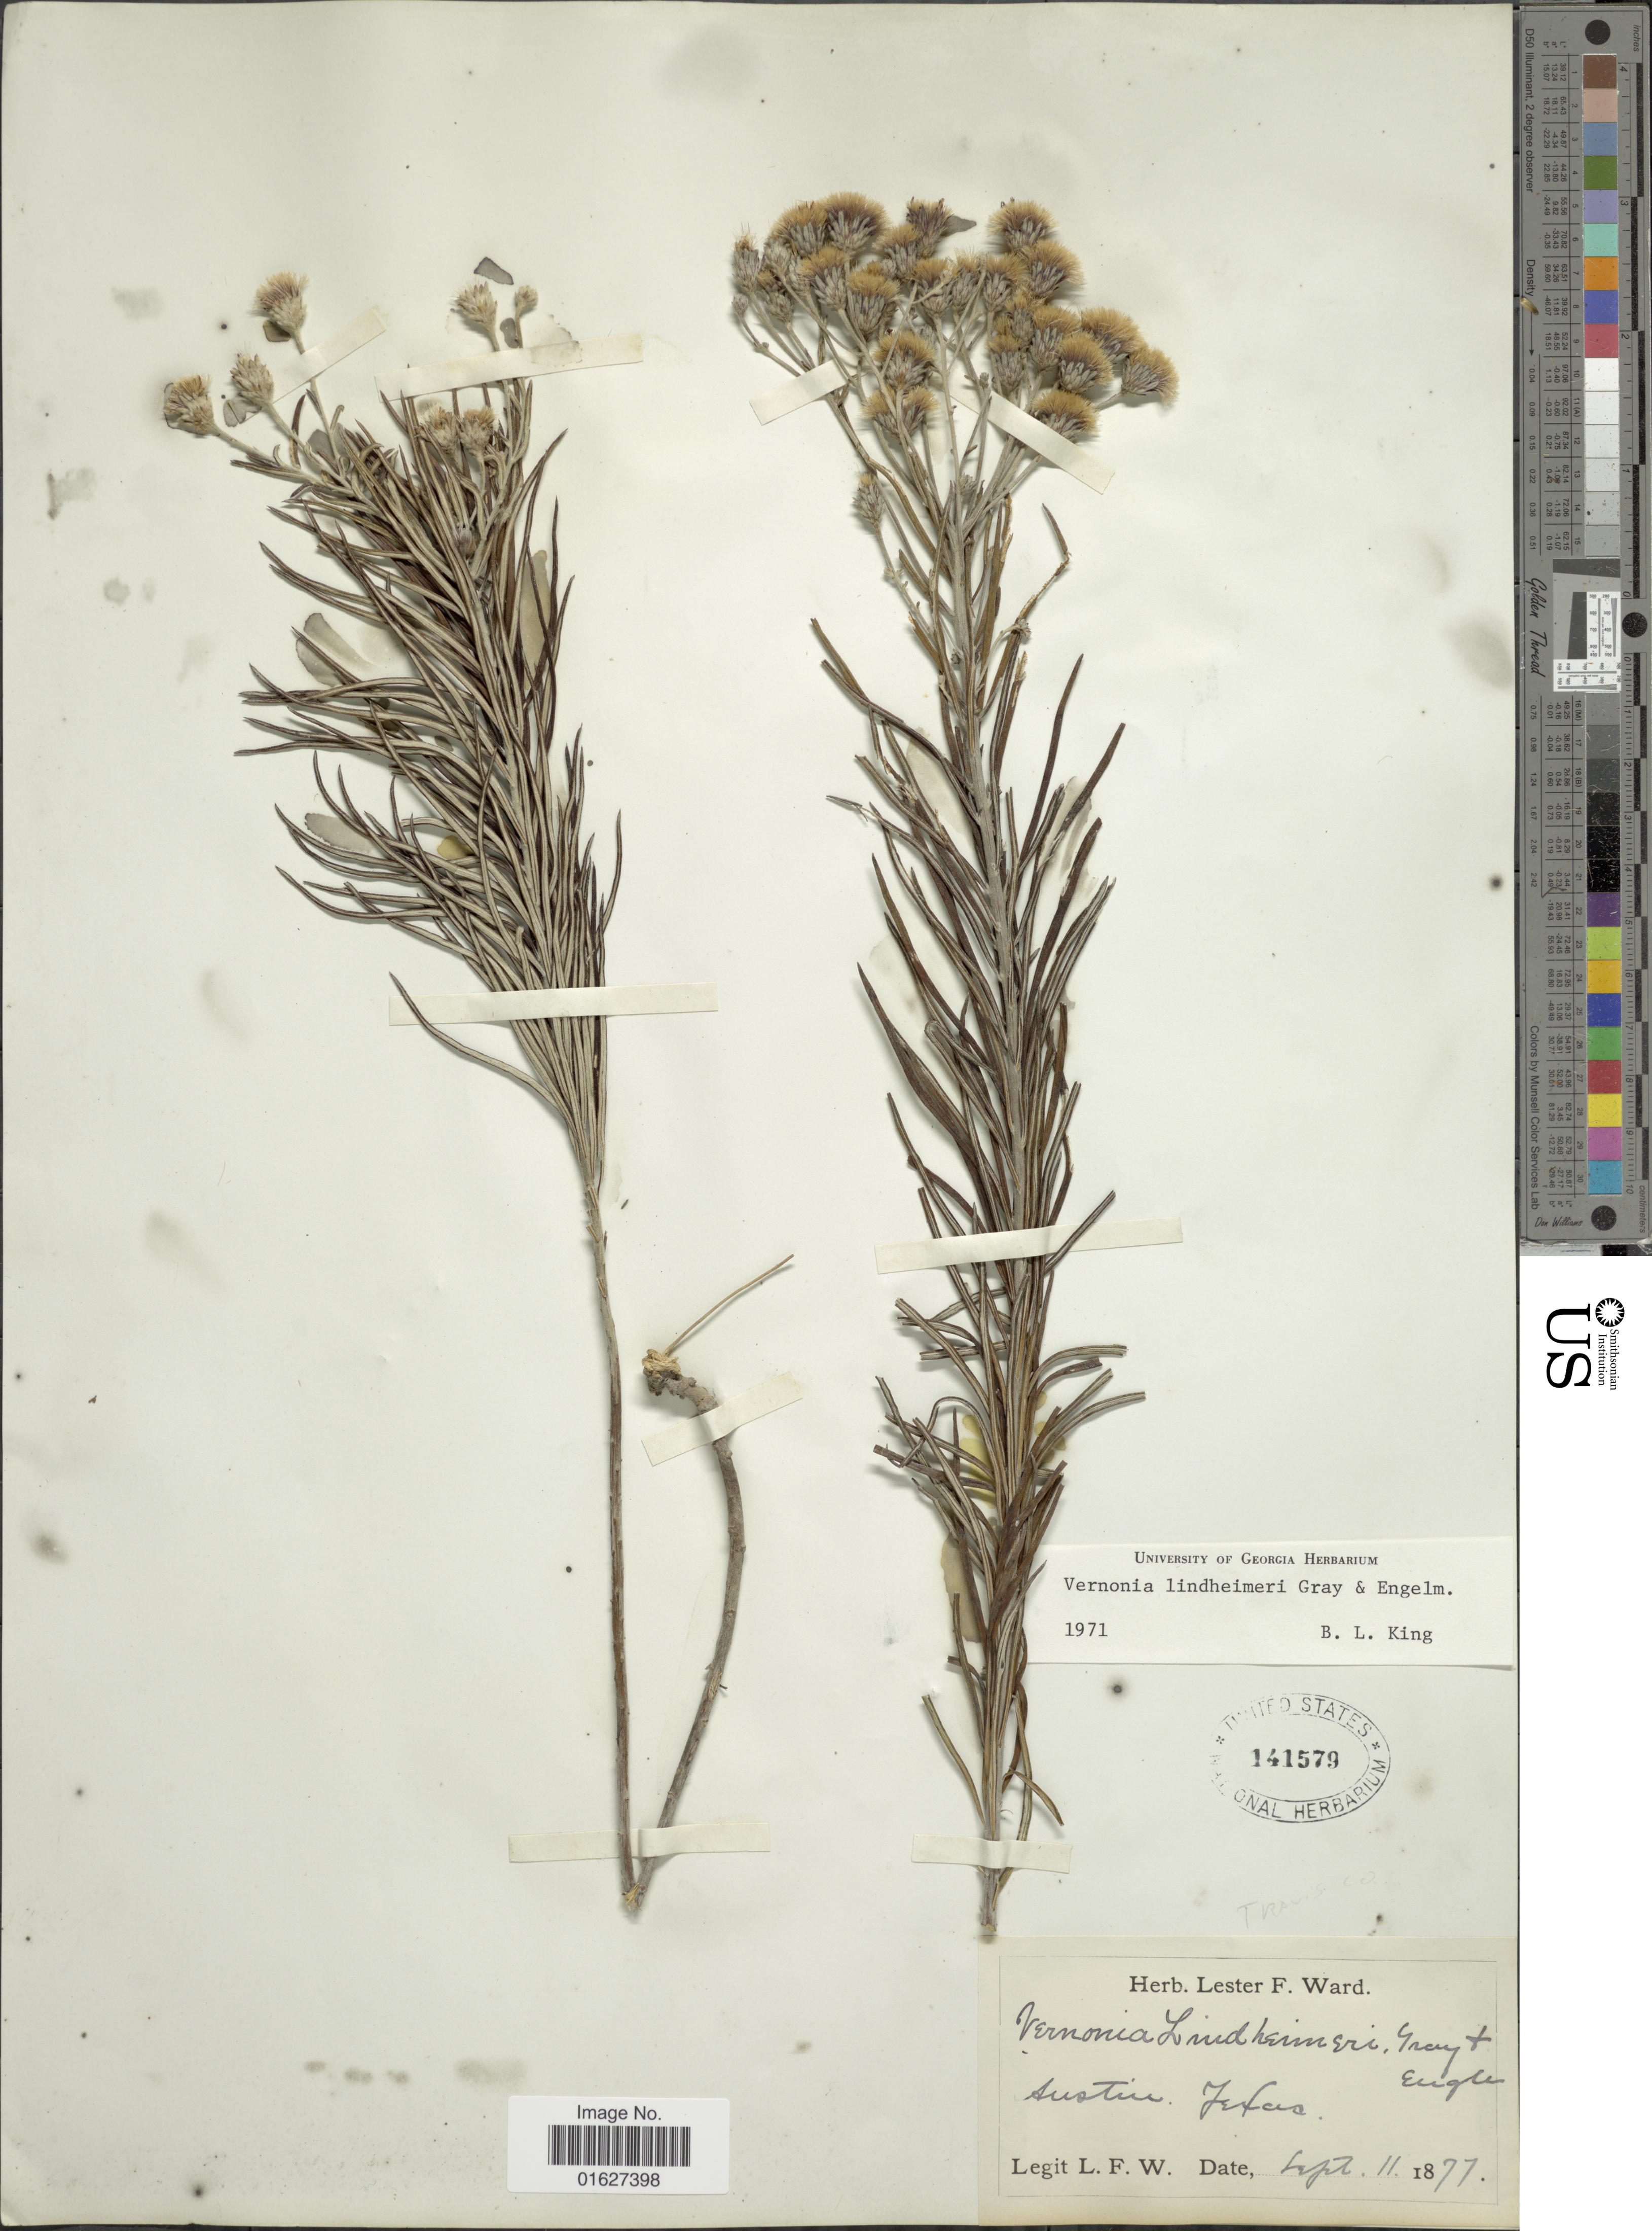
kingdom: Plantae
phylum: Tracheophyta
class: Magnoliopsida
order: Asterales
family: Asteraceae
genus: Vernonia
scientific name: Vernonia lindheimeri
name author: A. Gray & Engelm. in A. Gray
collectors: L. F. Ward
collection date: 1877-09-11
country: United States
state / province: Texas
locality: Austin.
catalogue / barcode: US 141579